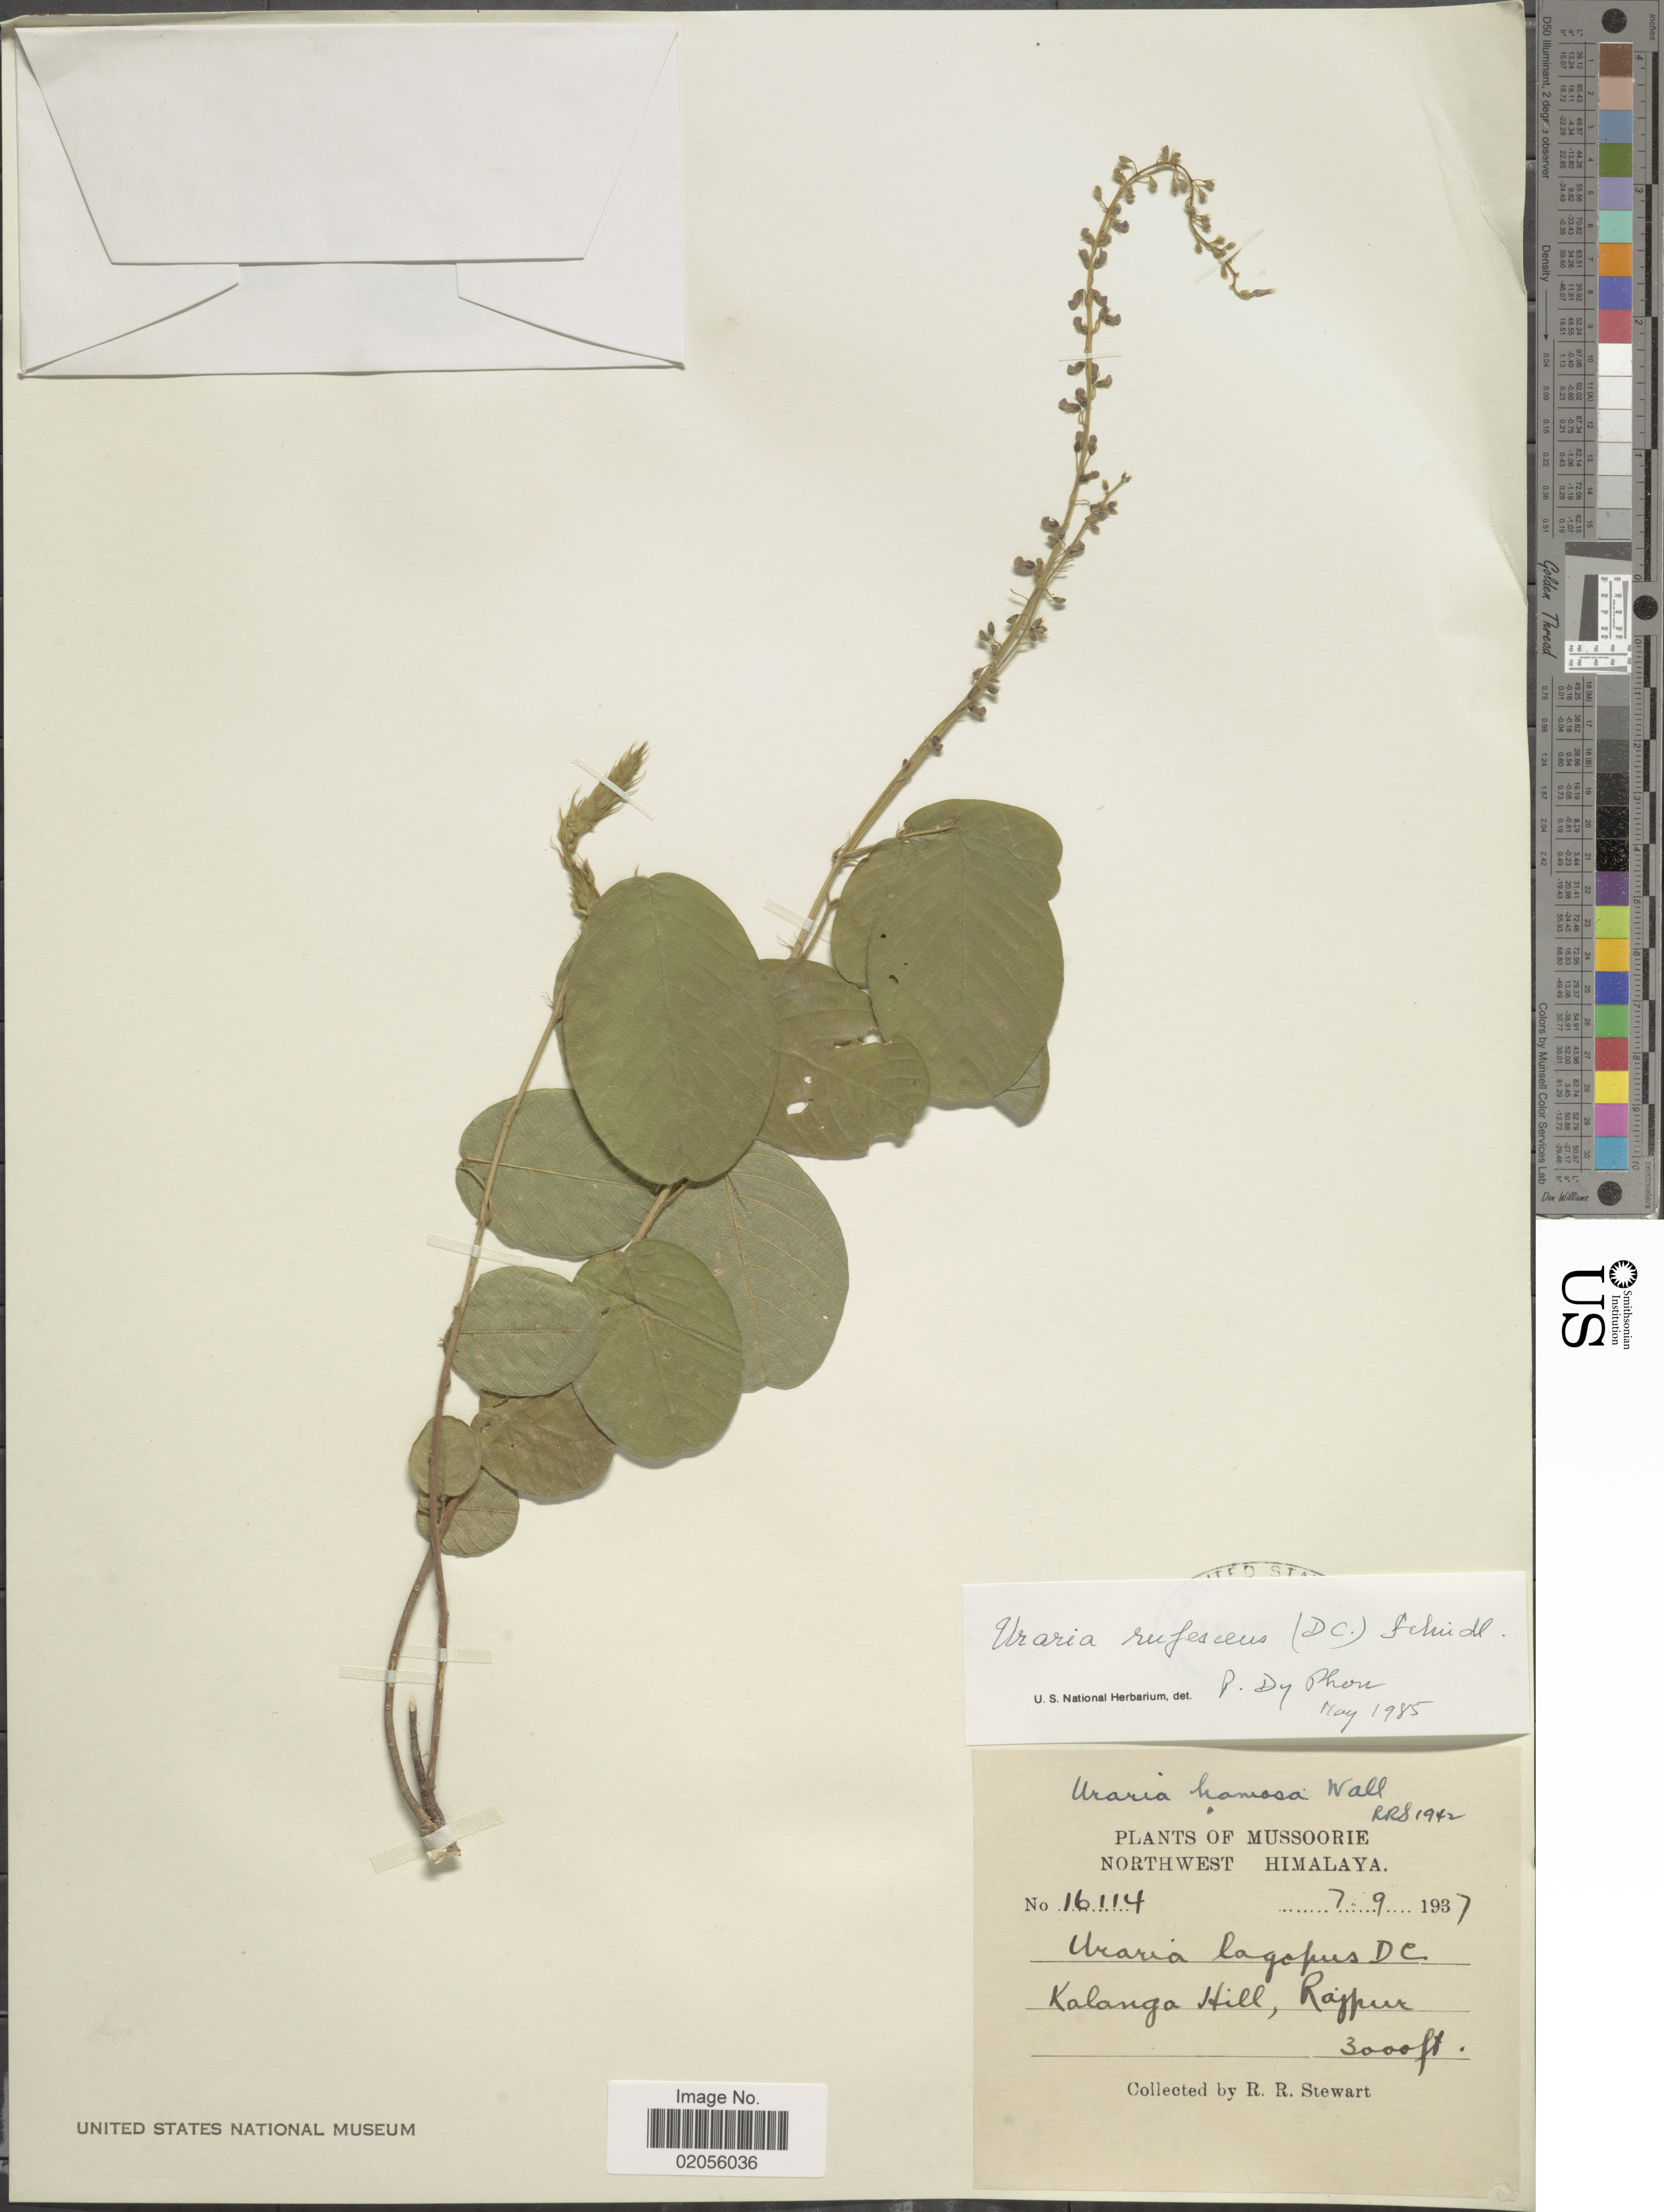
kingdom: Plantae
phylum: Tracheophyta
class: Magnoliopsida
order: Fabales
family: Fabaceae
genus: Uraria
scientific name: Uraria rufescens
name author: (DC.) Schindl.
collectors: R. R. Stewart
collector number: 16114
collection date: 1937-09-07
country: India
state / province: Uttarakhand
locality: Mussoorie. Northwest Himalaya. Kalanga Hill, Rajpur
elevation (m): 914